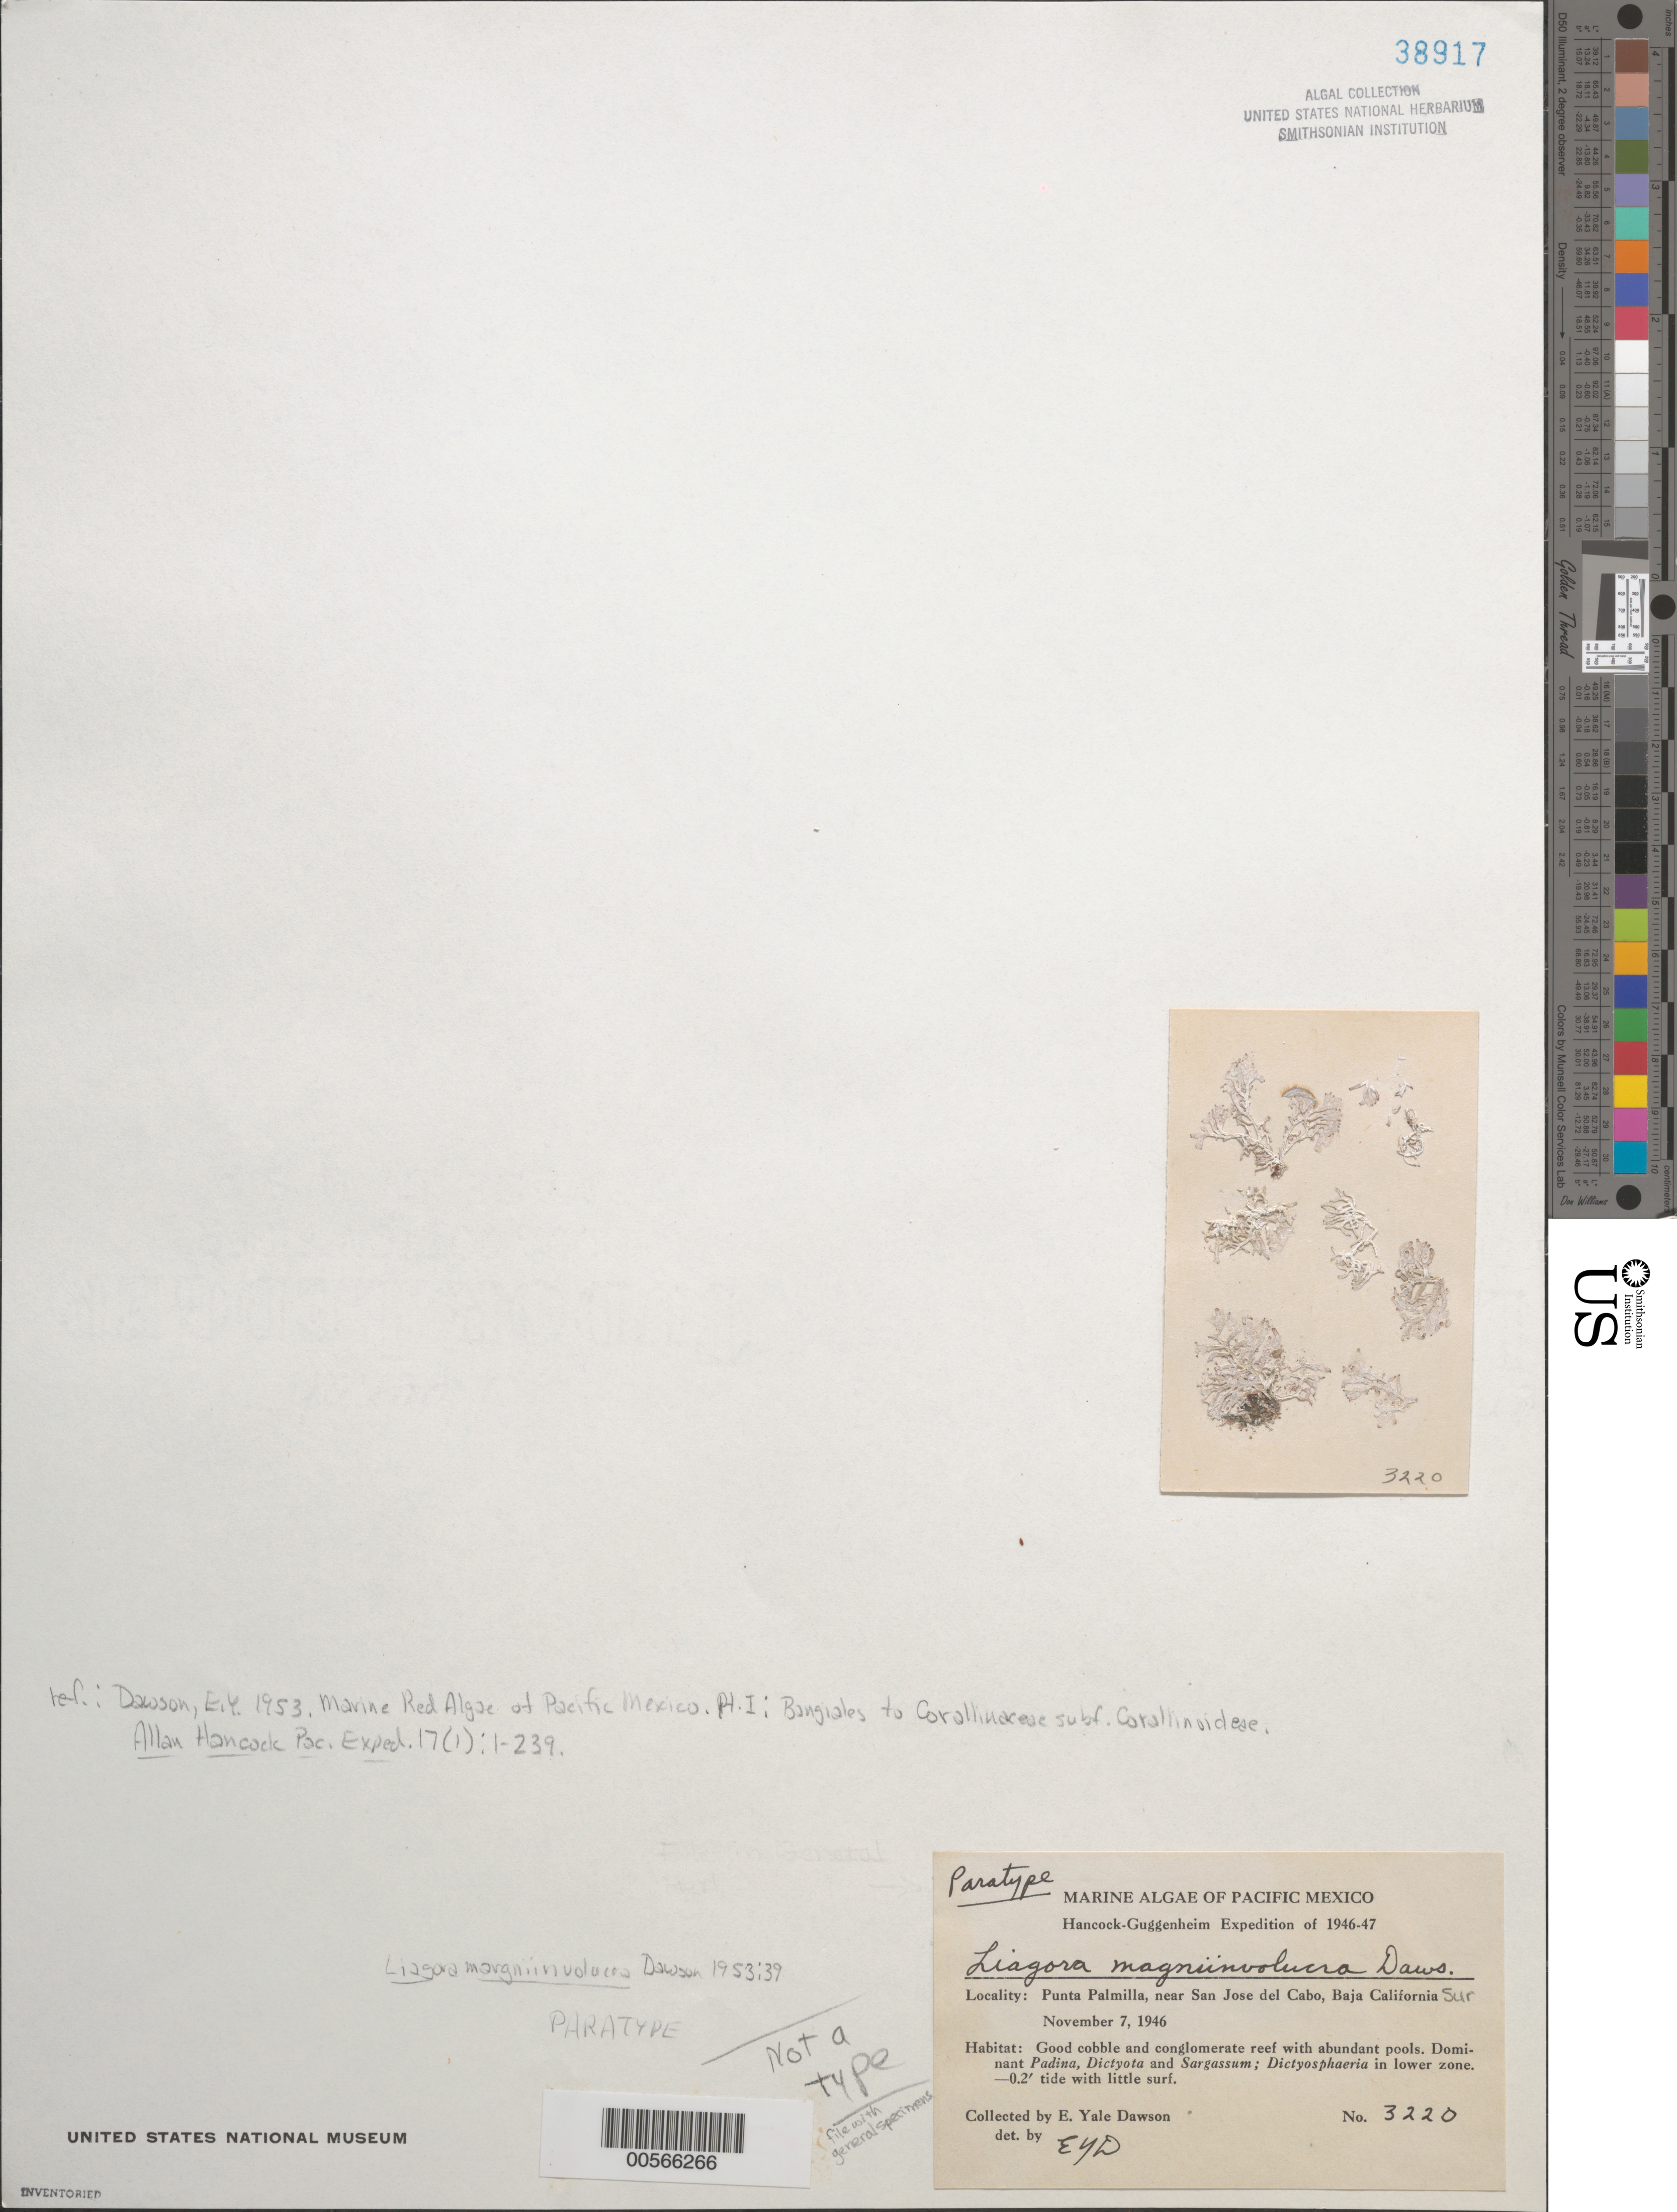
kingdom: Plantae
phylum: Rhodophyta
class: Florideophyceae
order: Nemaliales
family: Liagoraceae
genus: Liagora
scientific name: Liagora magniinvolucra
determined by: Dawson, E. Y.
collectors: E. Y. Dawson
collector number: EYD 3220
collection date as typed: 07 Nov 1946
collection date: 1946-11-07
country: Mexico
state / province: Baja California Sur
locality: Punta Palmilla near San Jose del Cabo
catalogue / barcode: US 38917